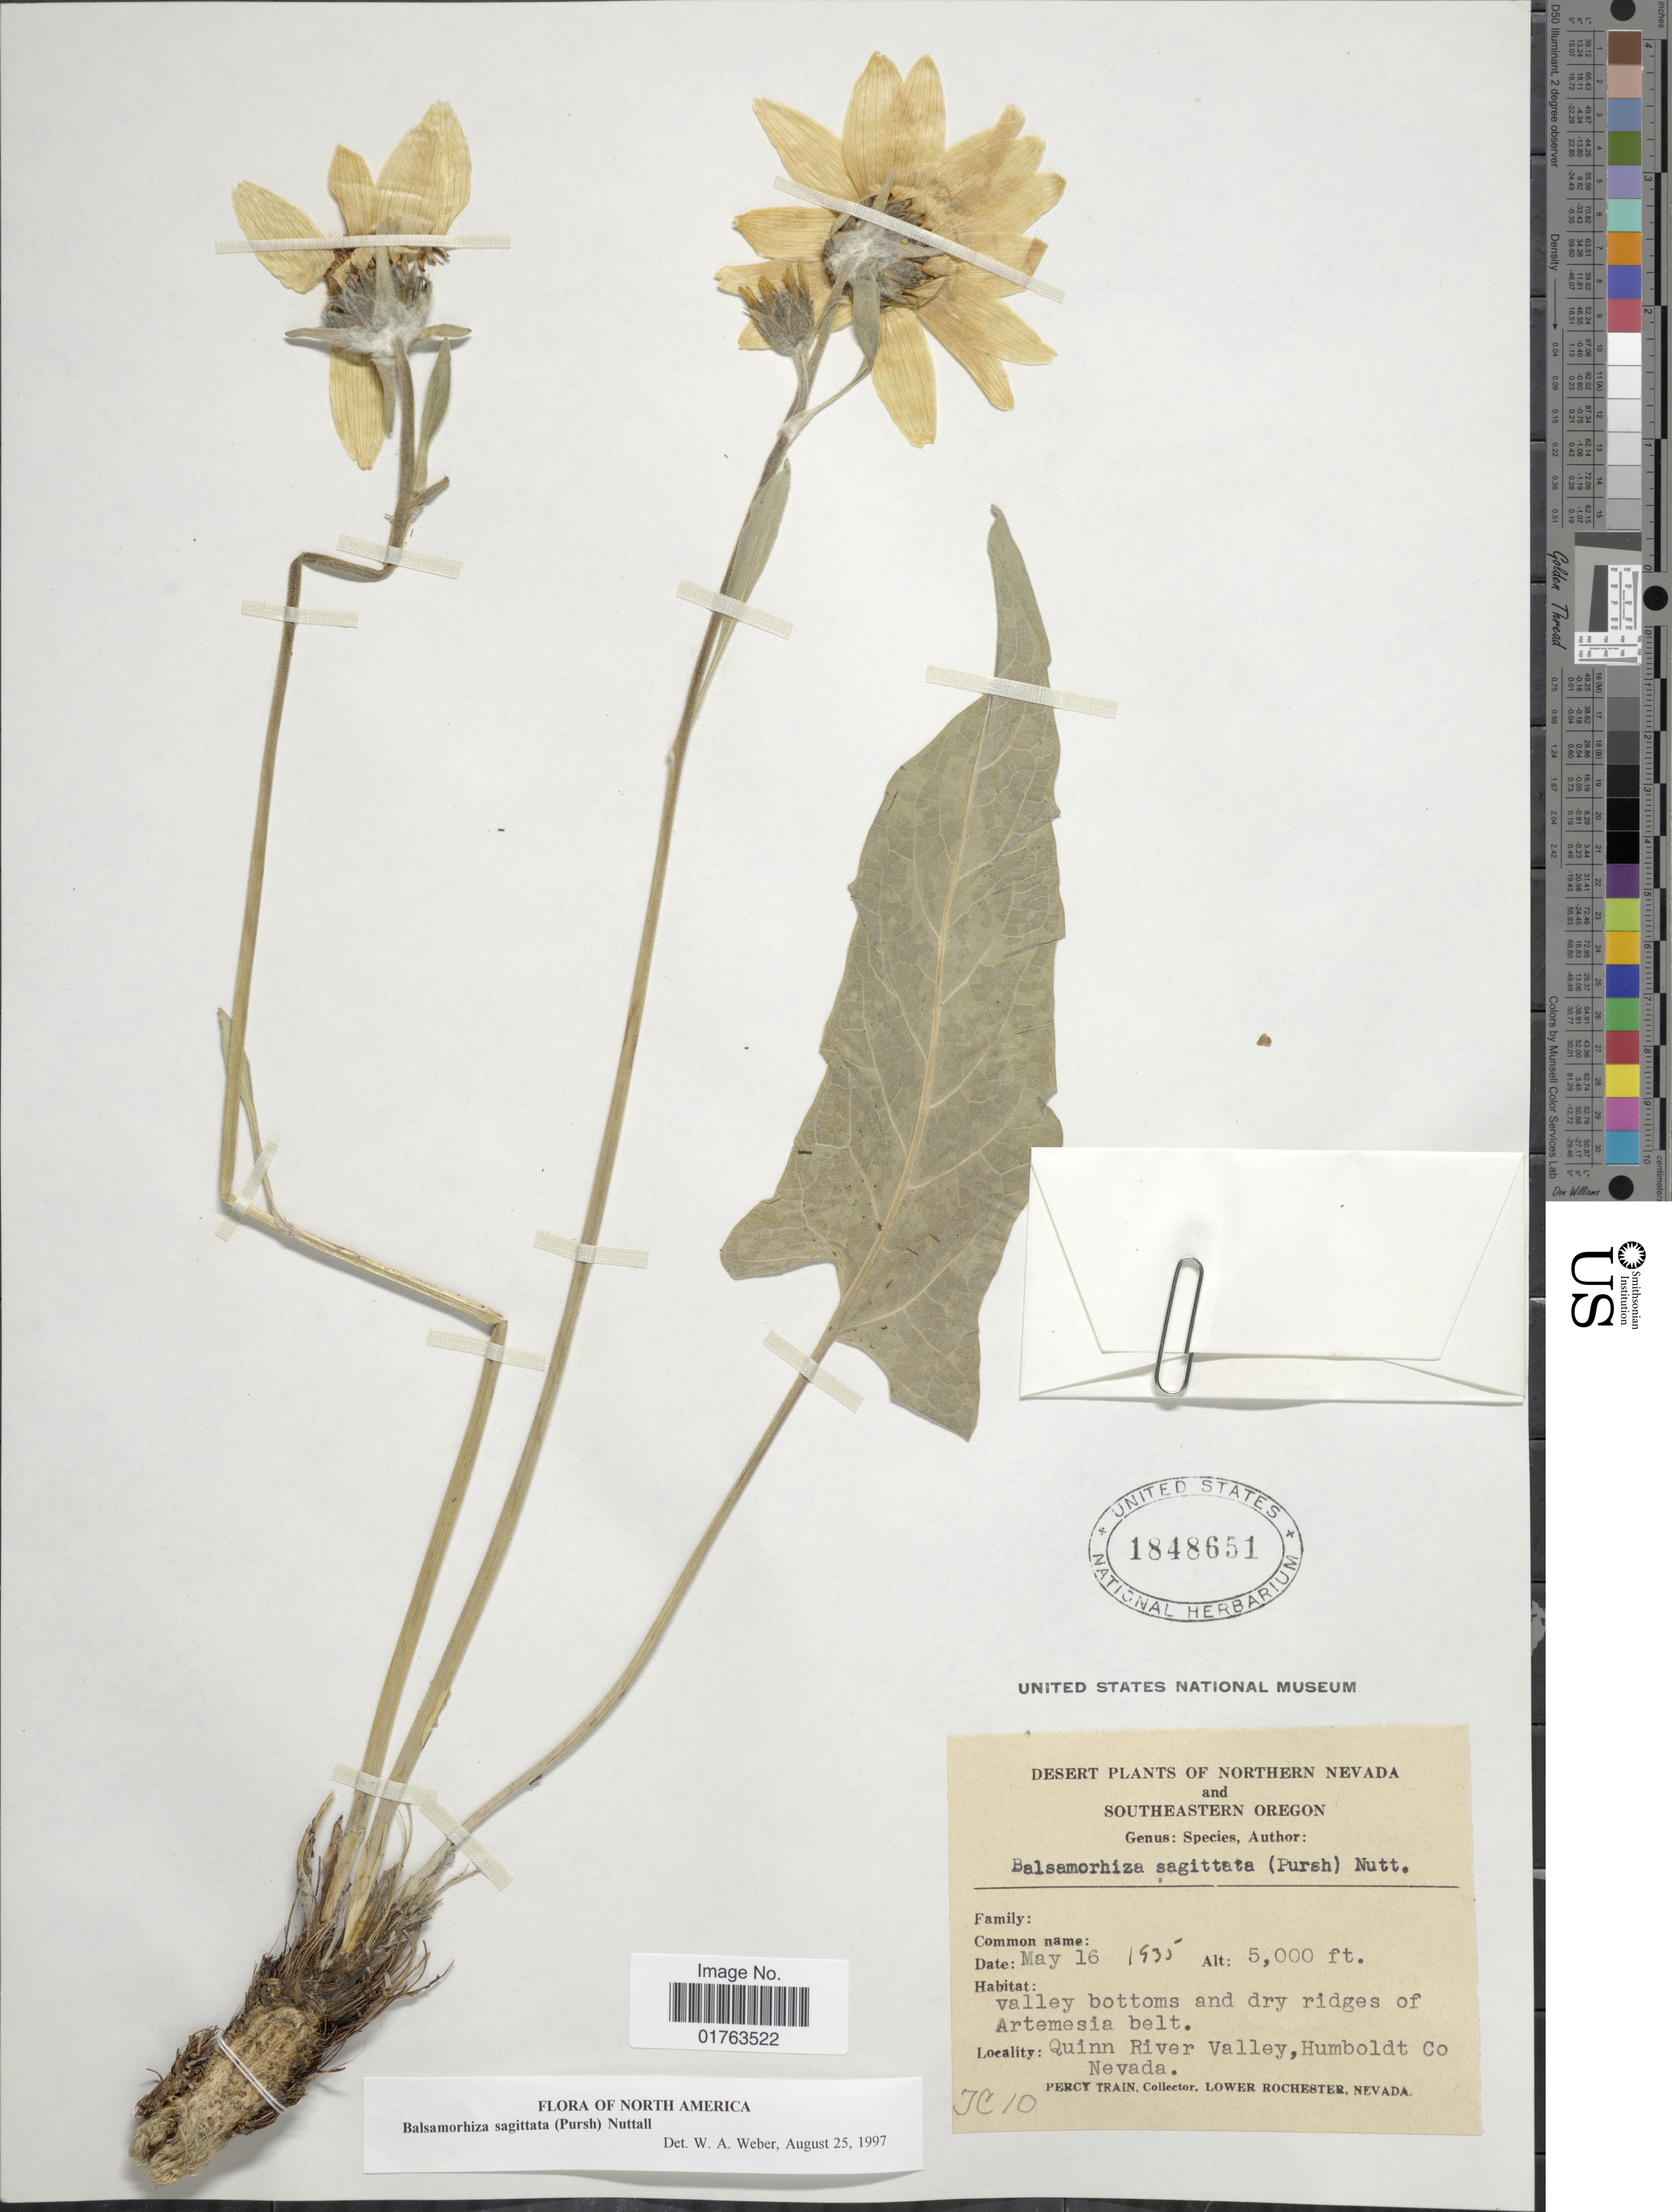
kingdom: Plantae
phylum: Tracheophyta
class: Magnoliopsida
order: Asterales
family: Asteraceae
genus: Balsamorhiza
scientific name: Balsamorhiza sagittata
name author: (Pursh) Nutt.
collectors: P. Train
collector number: JC10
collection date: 1935-05-16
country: United States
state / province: Nevada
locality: Desert Plants of Northern Nevada and Southeastern Oregon, valley bottoms and dry ridges of Artemsia belt, Quinn River Valley, Humboldt Co Nevada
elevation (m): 1524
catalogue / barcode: US 1848651